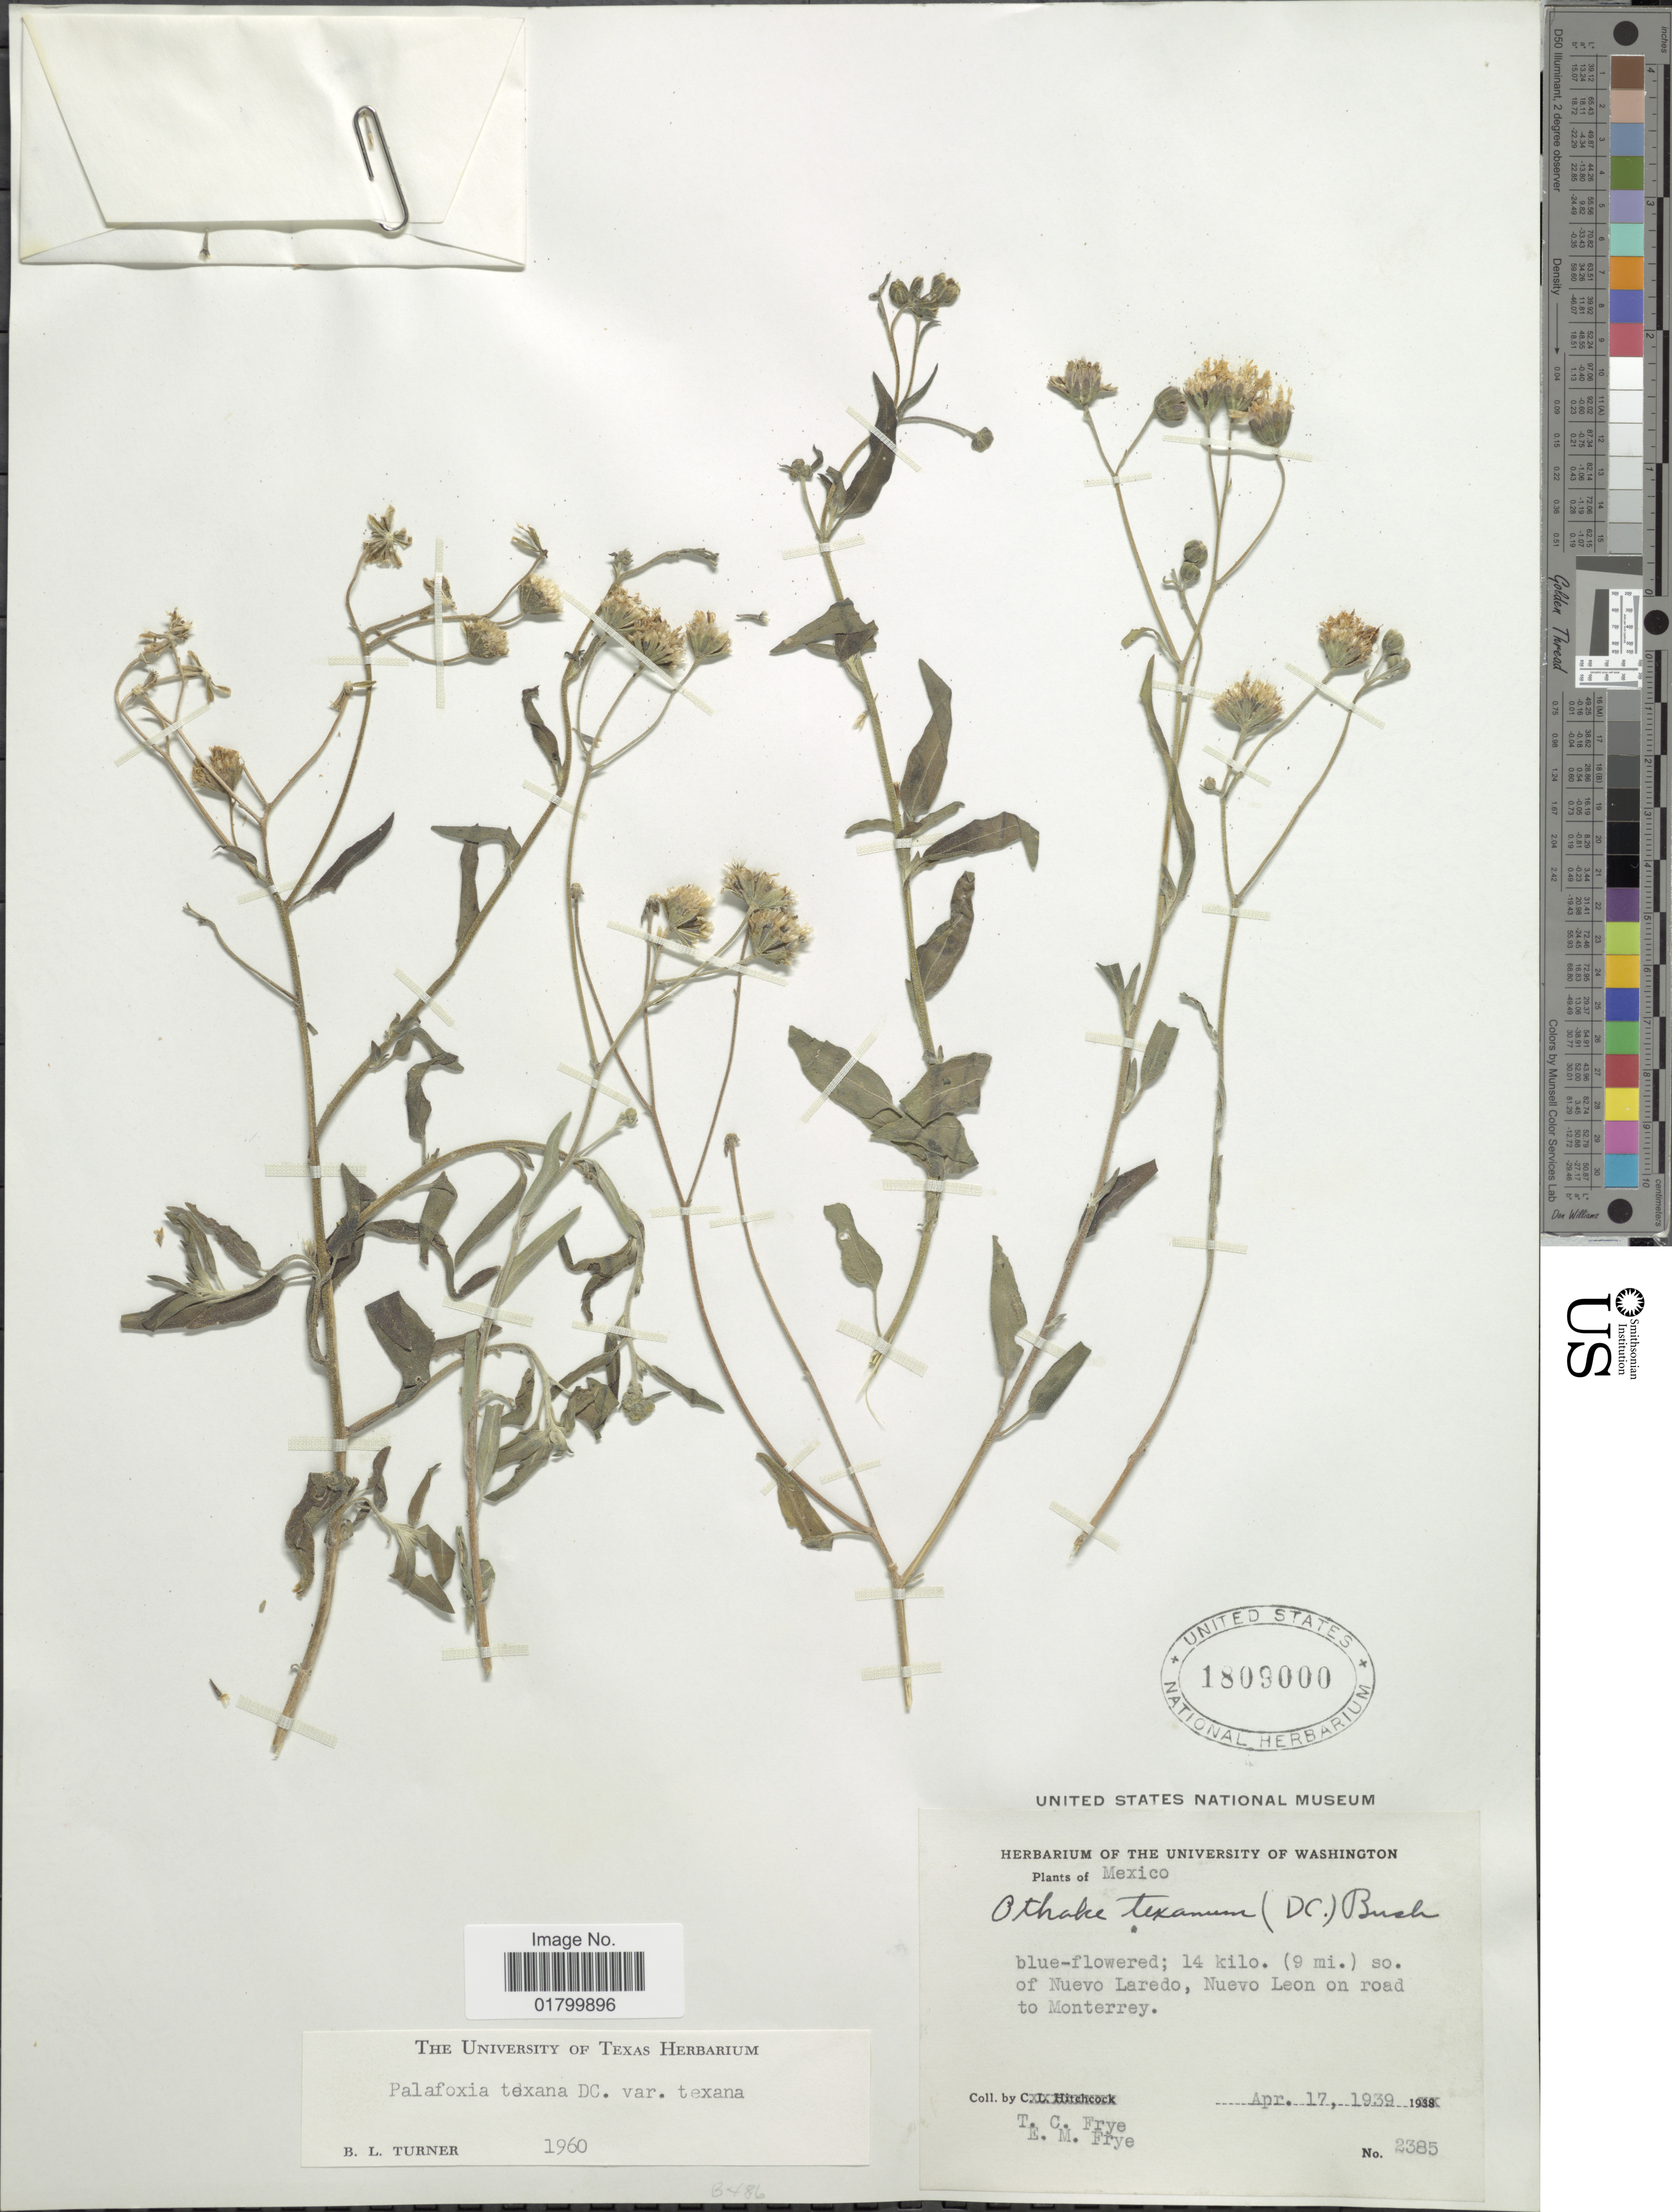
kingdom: Plantae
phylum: Tracheophyta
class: Magnoliopsida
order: Asterales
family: Asteraceae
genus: Palafoxia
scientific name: Palafoxia texana var. texana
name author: DC.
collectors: T. C. Frye & E. Frye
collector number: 2385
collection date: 1939-04-17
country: Mexico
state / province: Nuevo León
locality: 14 kilo. (9 mi.) so. of Nuevo Laredo, Nuevo Leon on road to Monterrey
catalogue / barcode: US 1809000